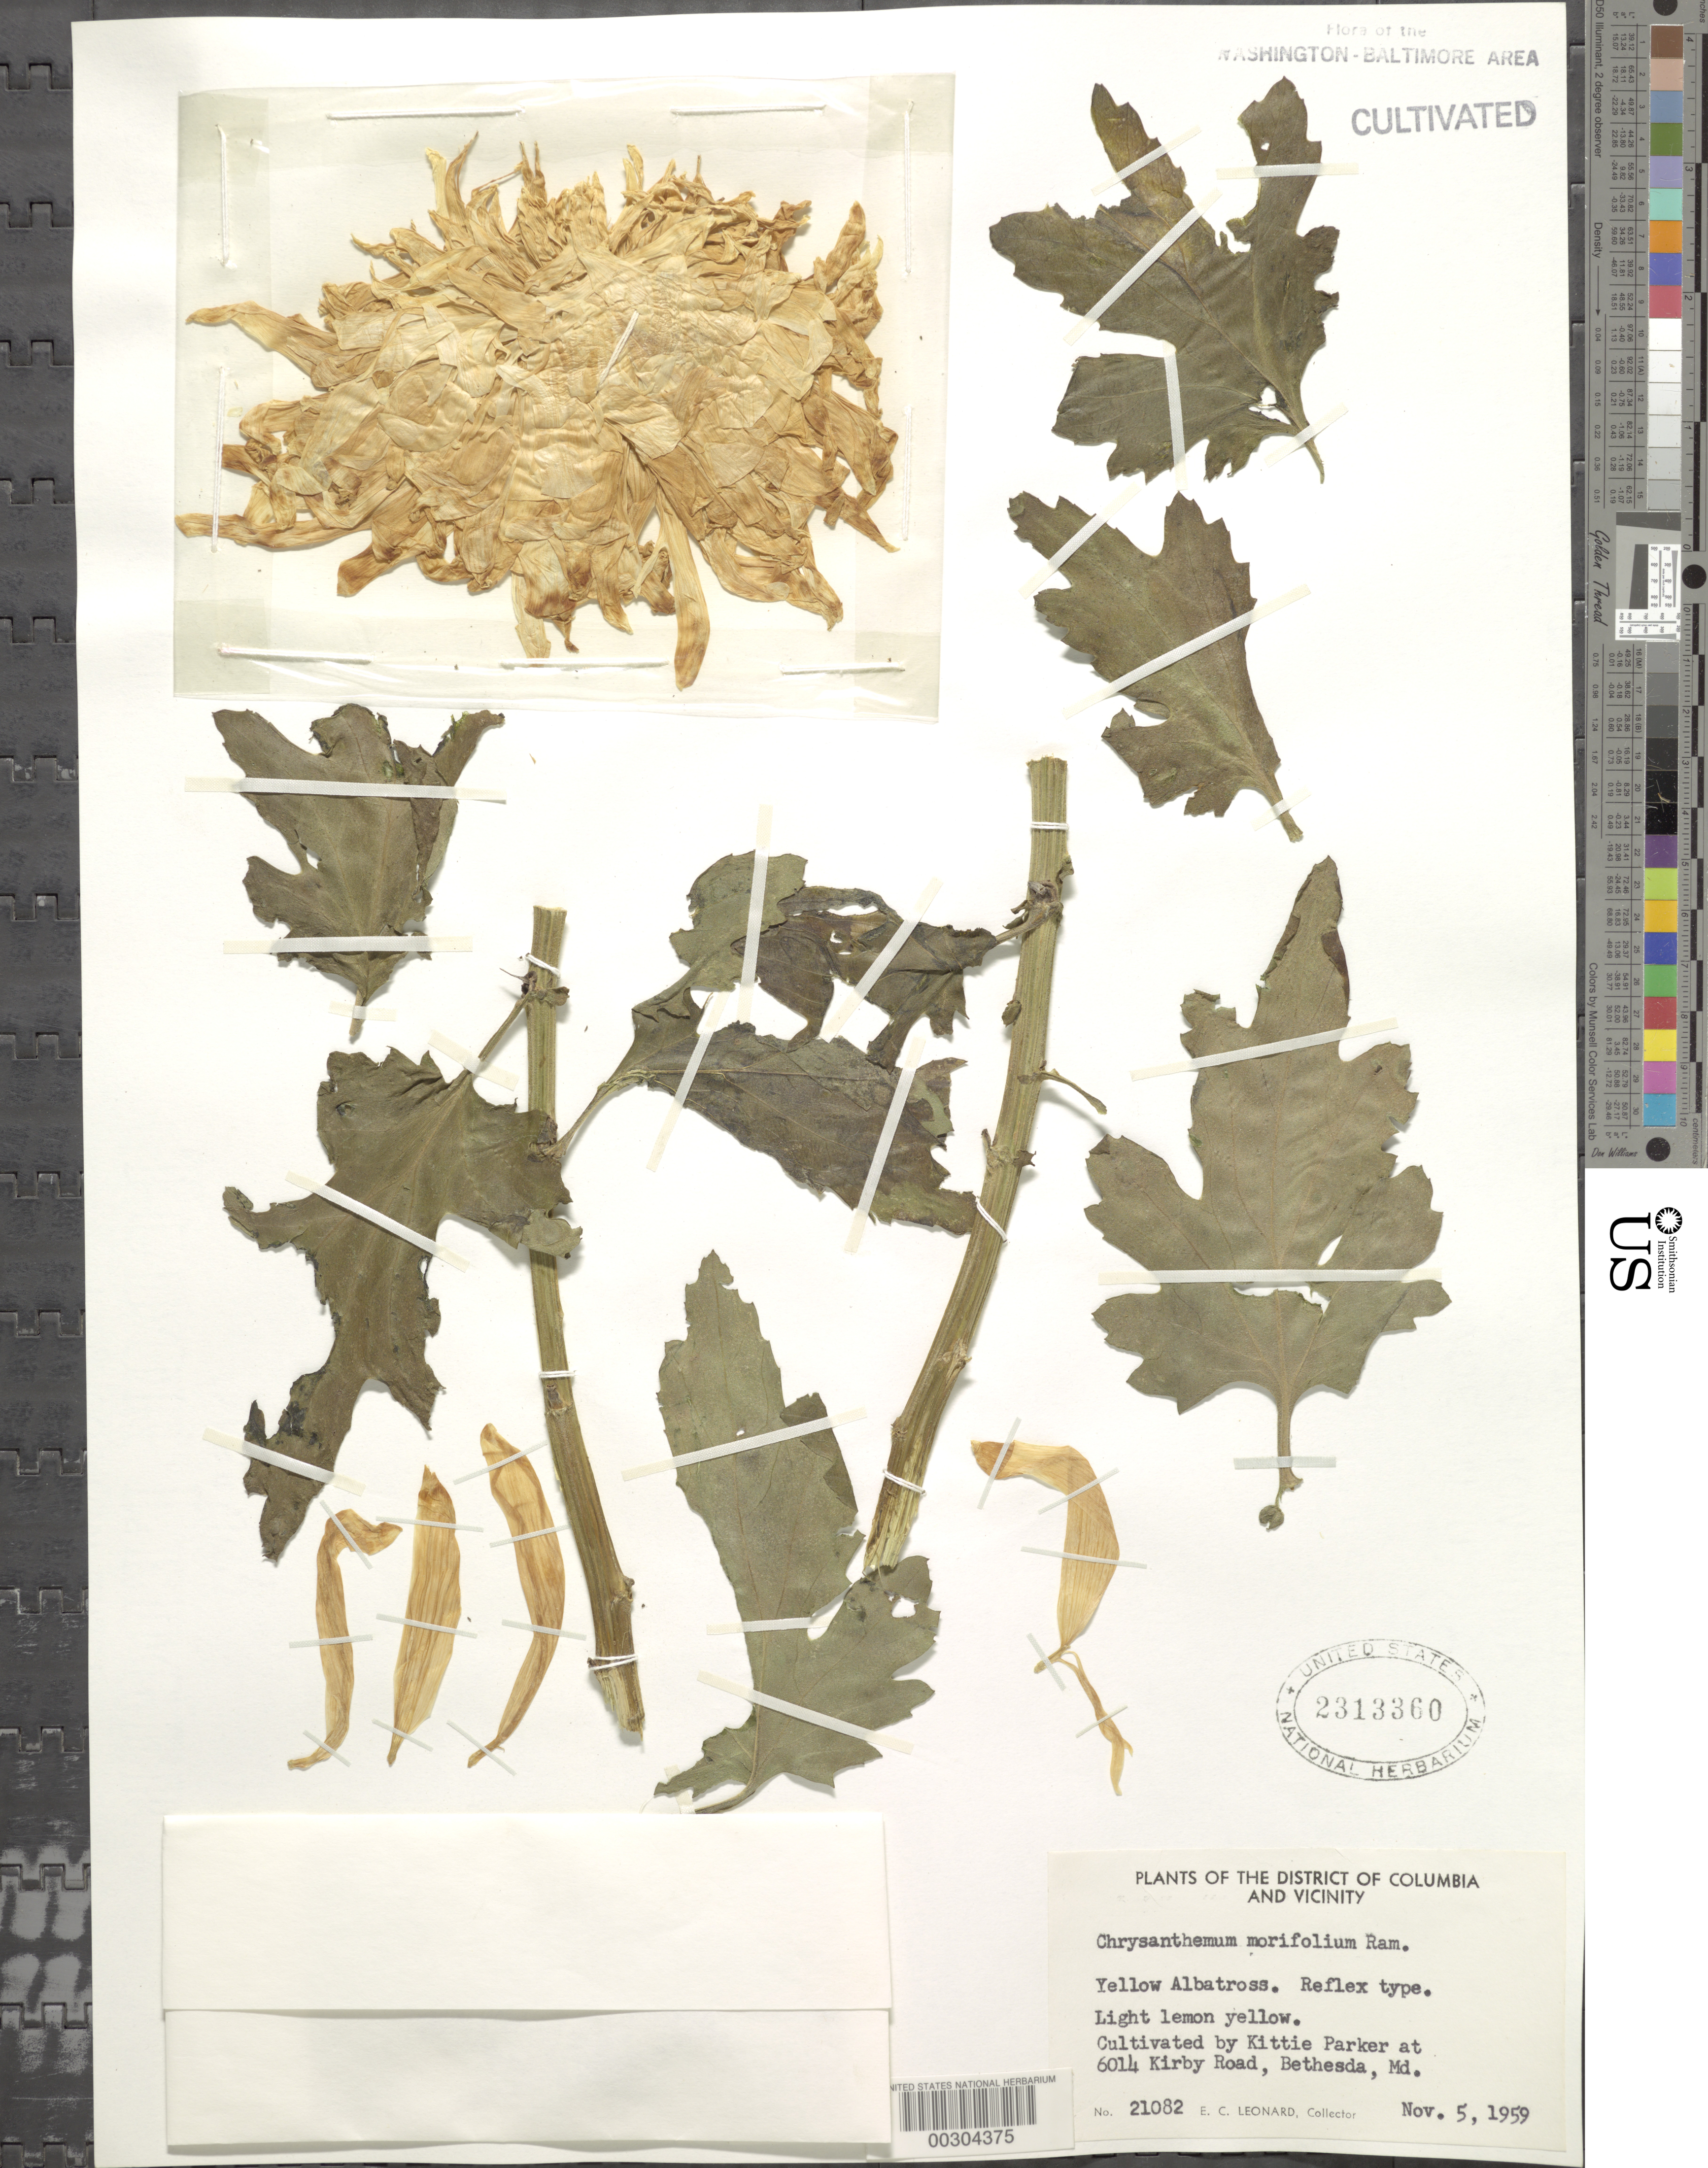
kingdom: Plantae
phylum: Tracheophyta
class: Magnoliopsida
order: Asterales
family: Asteraceae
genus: Chrysanthemum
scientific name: Chrysanthemum morifolium 'Yellow Albatross'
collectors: E. C. Leonard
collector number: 21082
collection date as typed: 05 Nov 1959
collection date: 1959-11-05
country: United States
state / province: Maryland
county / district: Montgomery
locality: Bethesda, 6014 Kirby Rd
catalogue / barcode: US 2313360